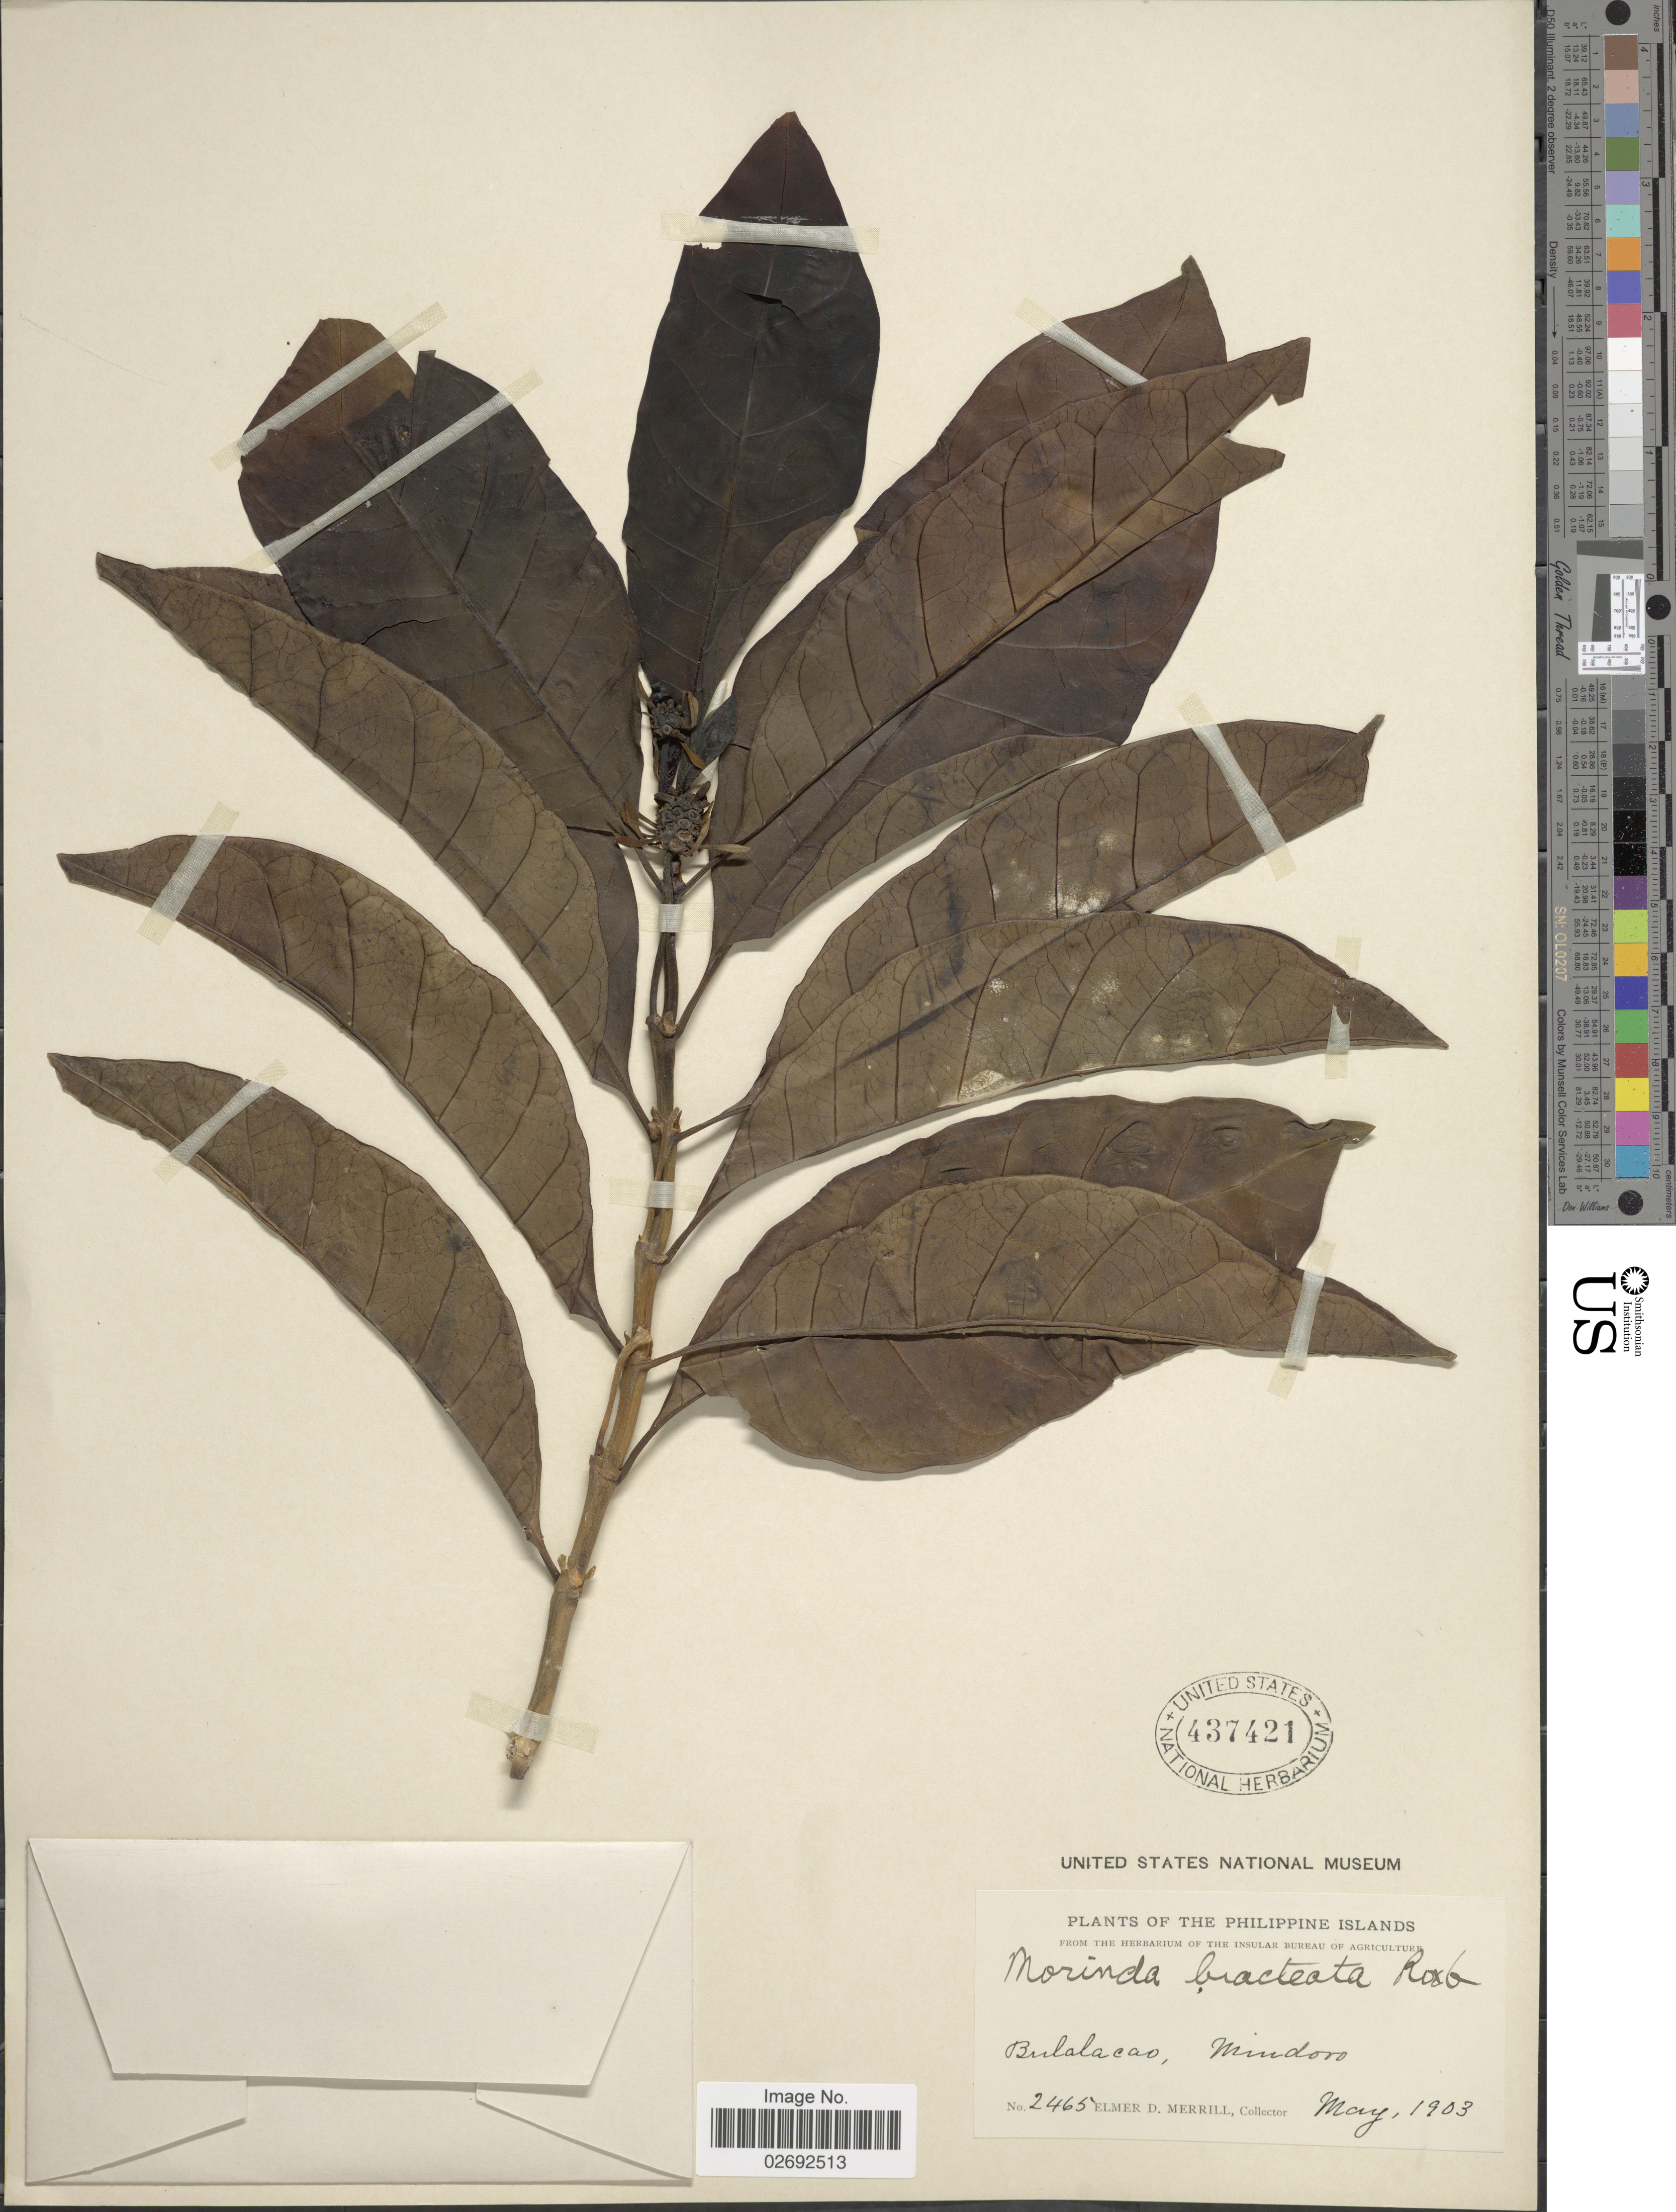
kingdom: Plantae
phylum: Tracheophyta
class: Magnoliopsida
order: Gentianales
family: Rubiaceae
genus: Morinda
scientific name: Morinda bracteata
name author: Roxb.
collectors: E. D. Merrill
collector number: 2465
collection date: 1903-05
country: Philippines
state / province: Mimaropa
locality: Bulalacao, Mindoro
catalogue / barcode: US 437421